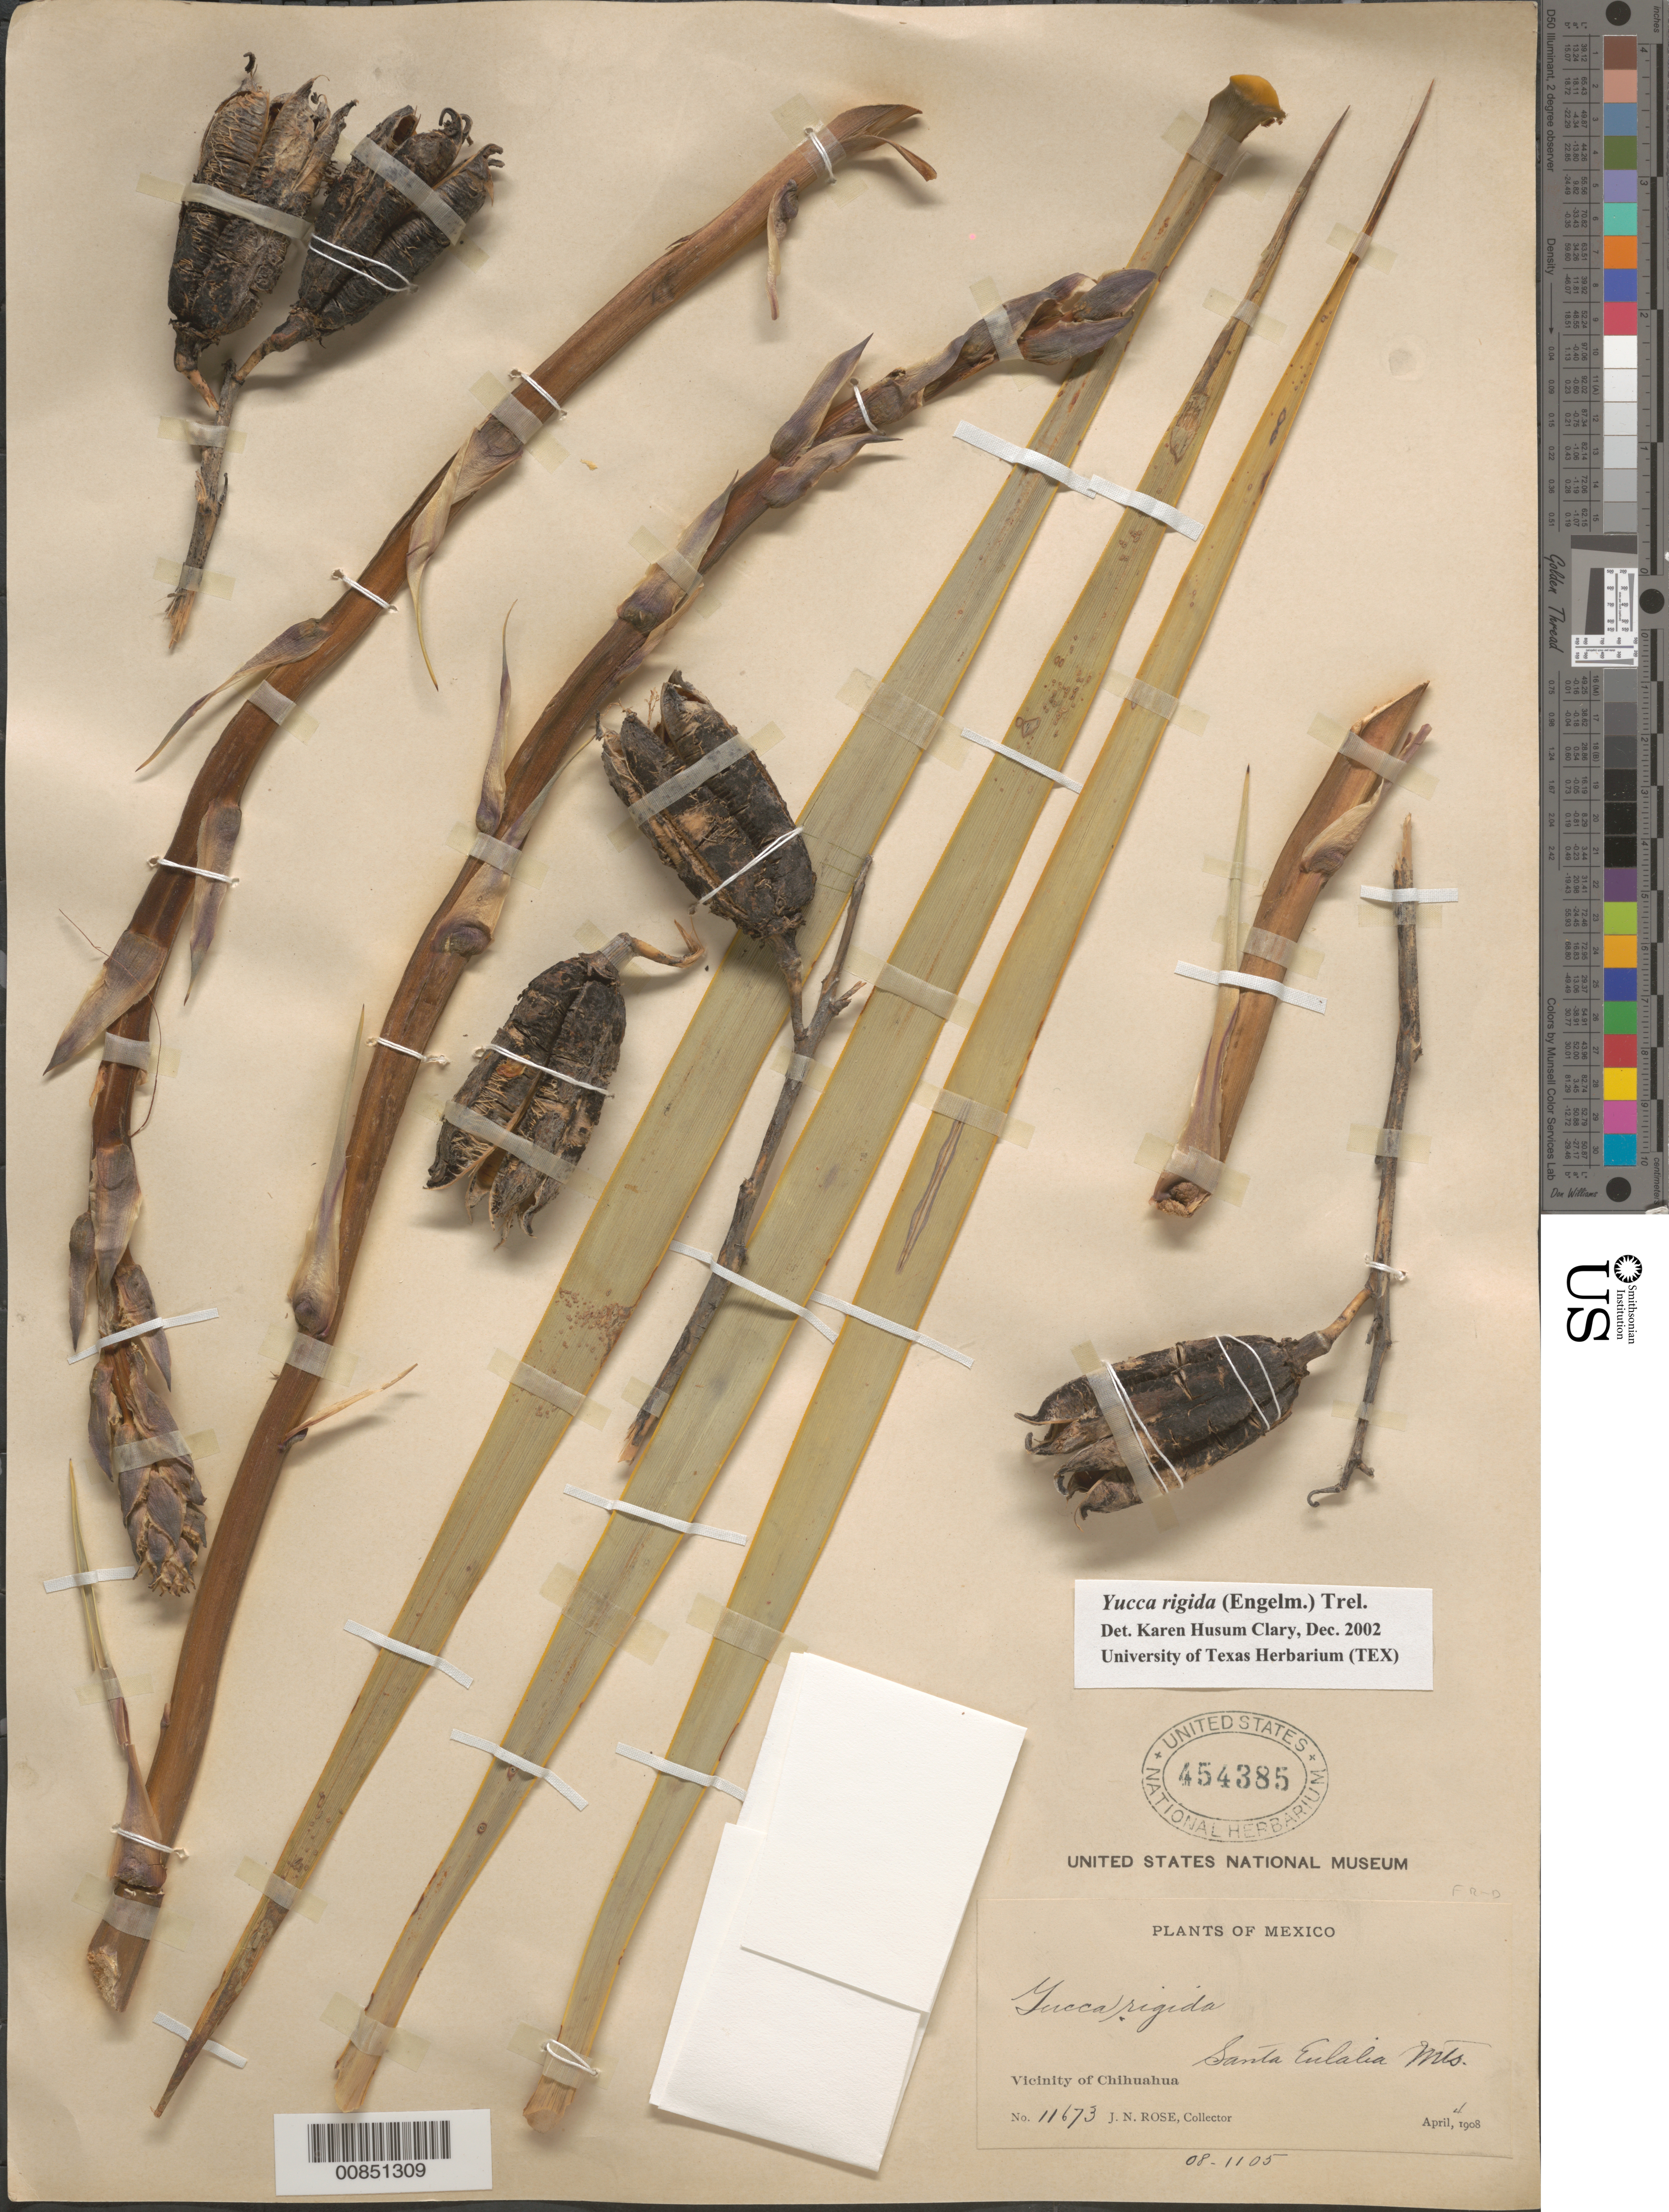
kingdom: Plantae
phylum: Tracheophyta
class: Liliopsida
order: Asparagales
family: Asparagaceae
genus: Yucca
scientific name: Yucca rigida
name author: (Engelm.) Trel.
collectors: J. N. Rose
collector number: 11673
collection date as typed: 04 Apr 1908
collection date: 1908-04-04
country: Mexico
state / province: Chihuahua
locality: Vicinity of Chihuahua, Santa Eulalia Mts.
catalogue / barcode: US 454385